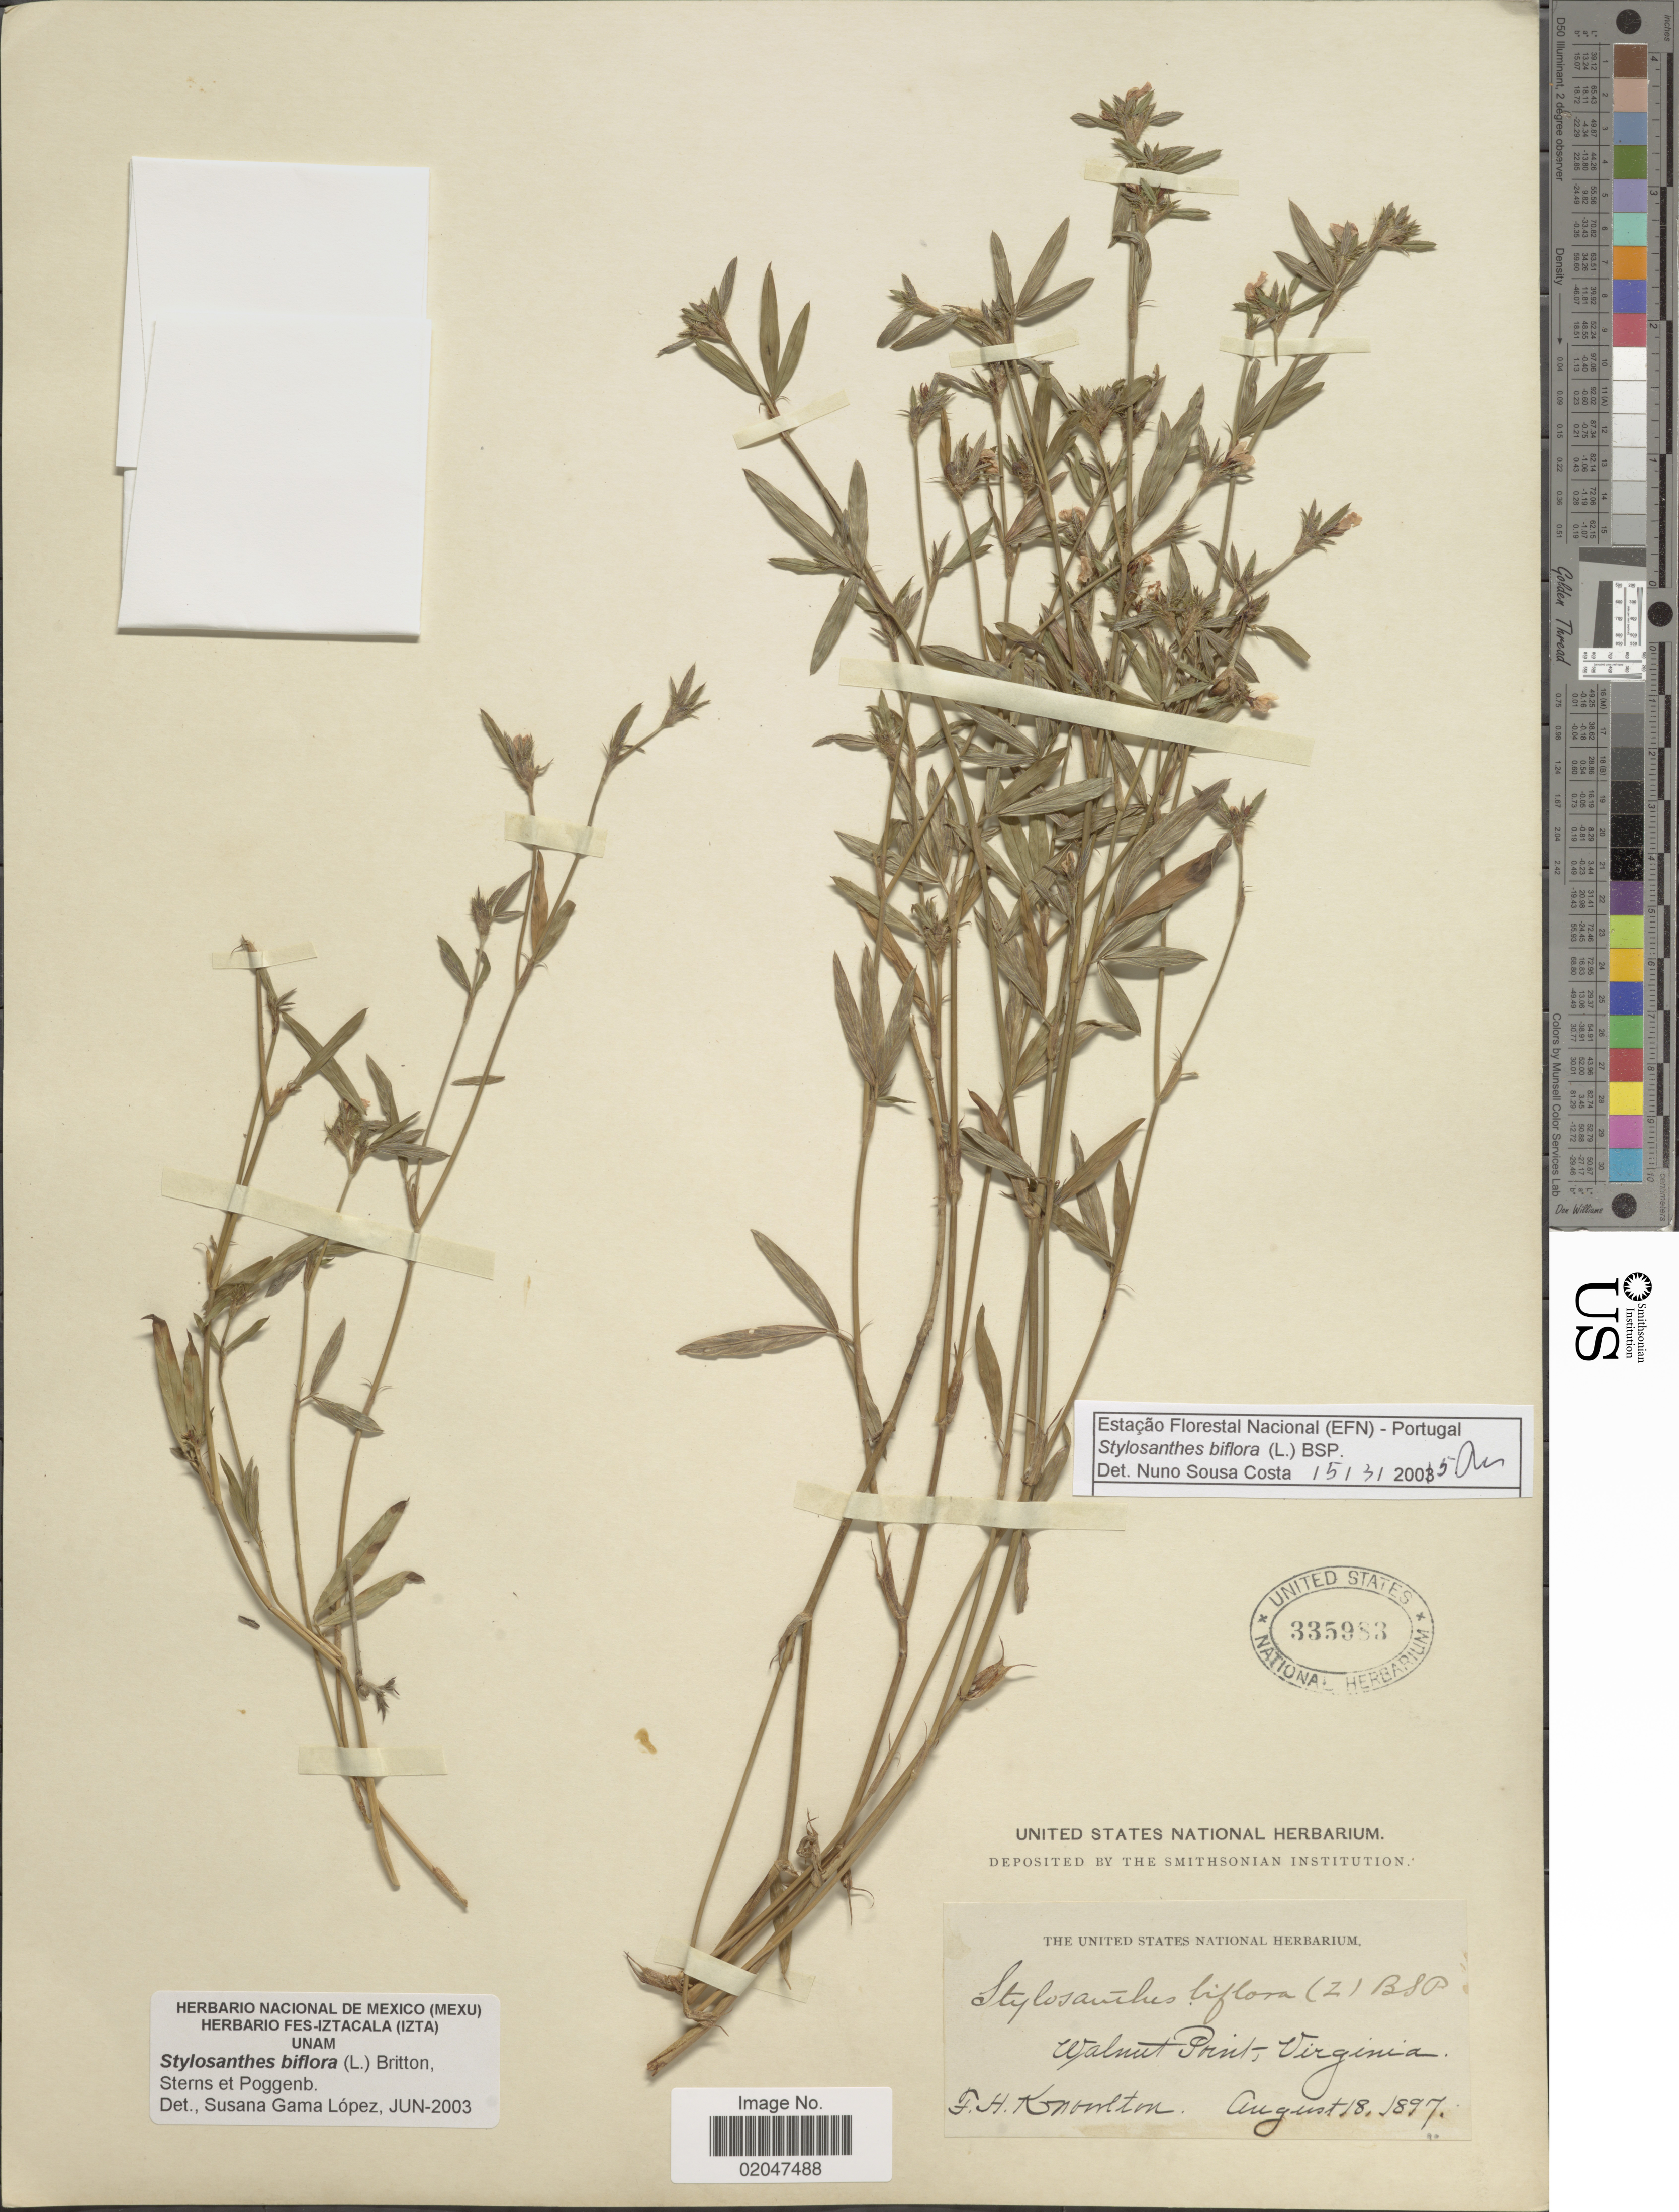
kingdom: Plantae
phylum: Tracheophyta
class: Magnoliopsida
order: Fabales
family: Fabaceae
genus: Stylosanthes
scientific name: Stylosanthes biflora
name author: (L.) Britton et al.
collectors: F. H. Knowlton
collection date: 1897-08-18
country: United States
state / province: Virginia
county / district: Northumberland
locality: Walnut Point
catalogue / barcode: US 335983